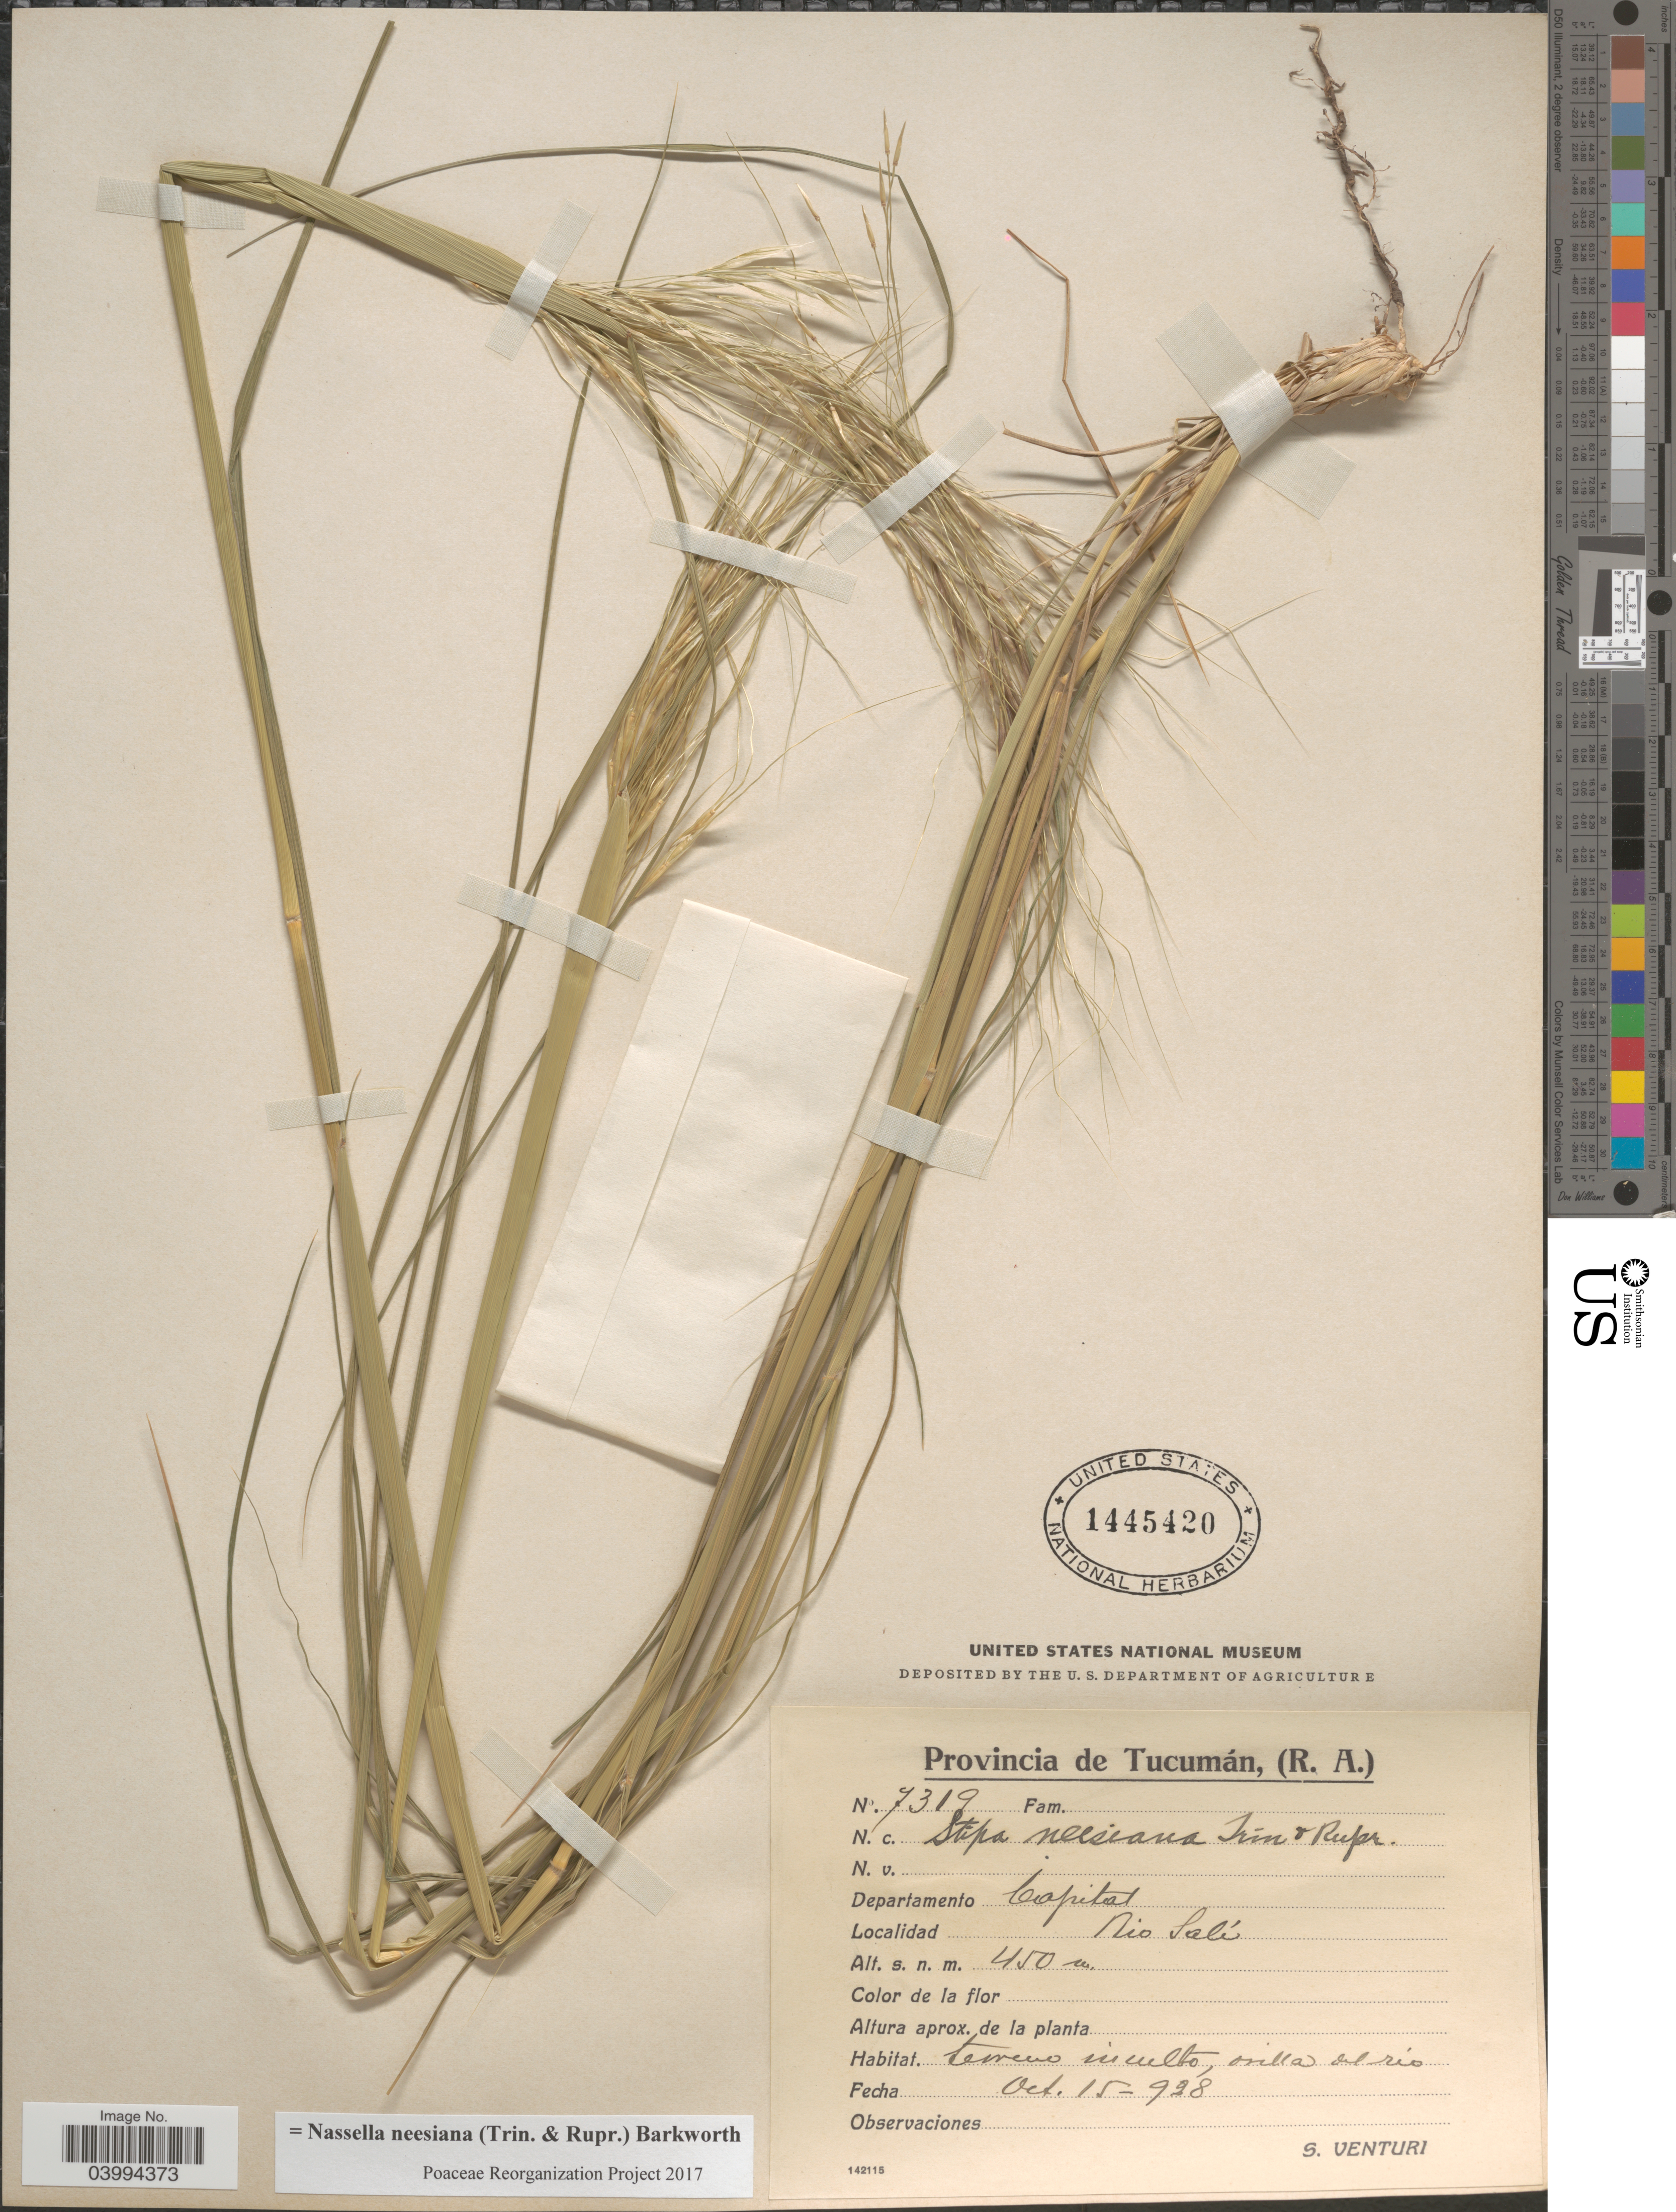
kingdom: Plantae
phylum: Tracheophyta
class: Liliopsida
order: Poales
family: Poaceae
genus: Nassella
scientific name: Nassella neesiana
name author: (Trin. & Rupr.) Barkworth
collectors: S. Venturi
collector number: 7319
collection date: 1928-10-15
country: Argentina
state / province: Tucuman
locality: Departamento Capital. Rio Salí.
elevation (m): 450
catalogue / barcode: US 1445420